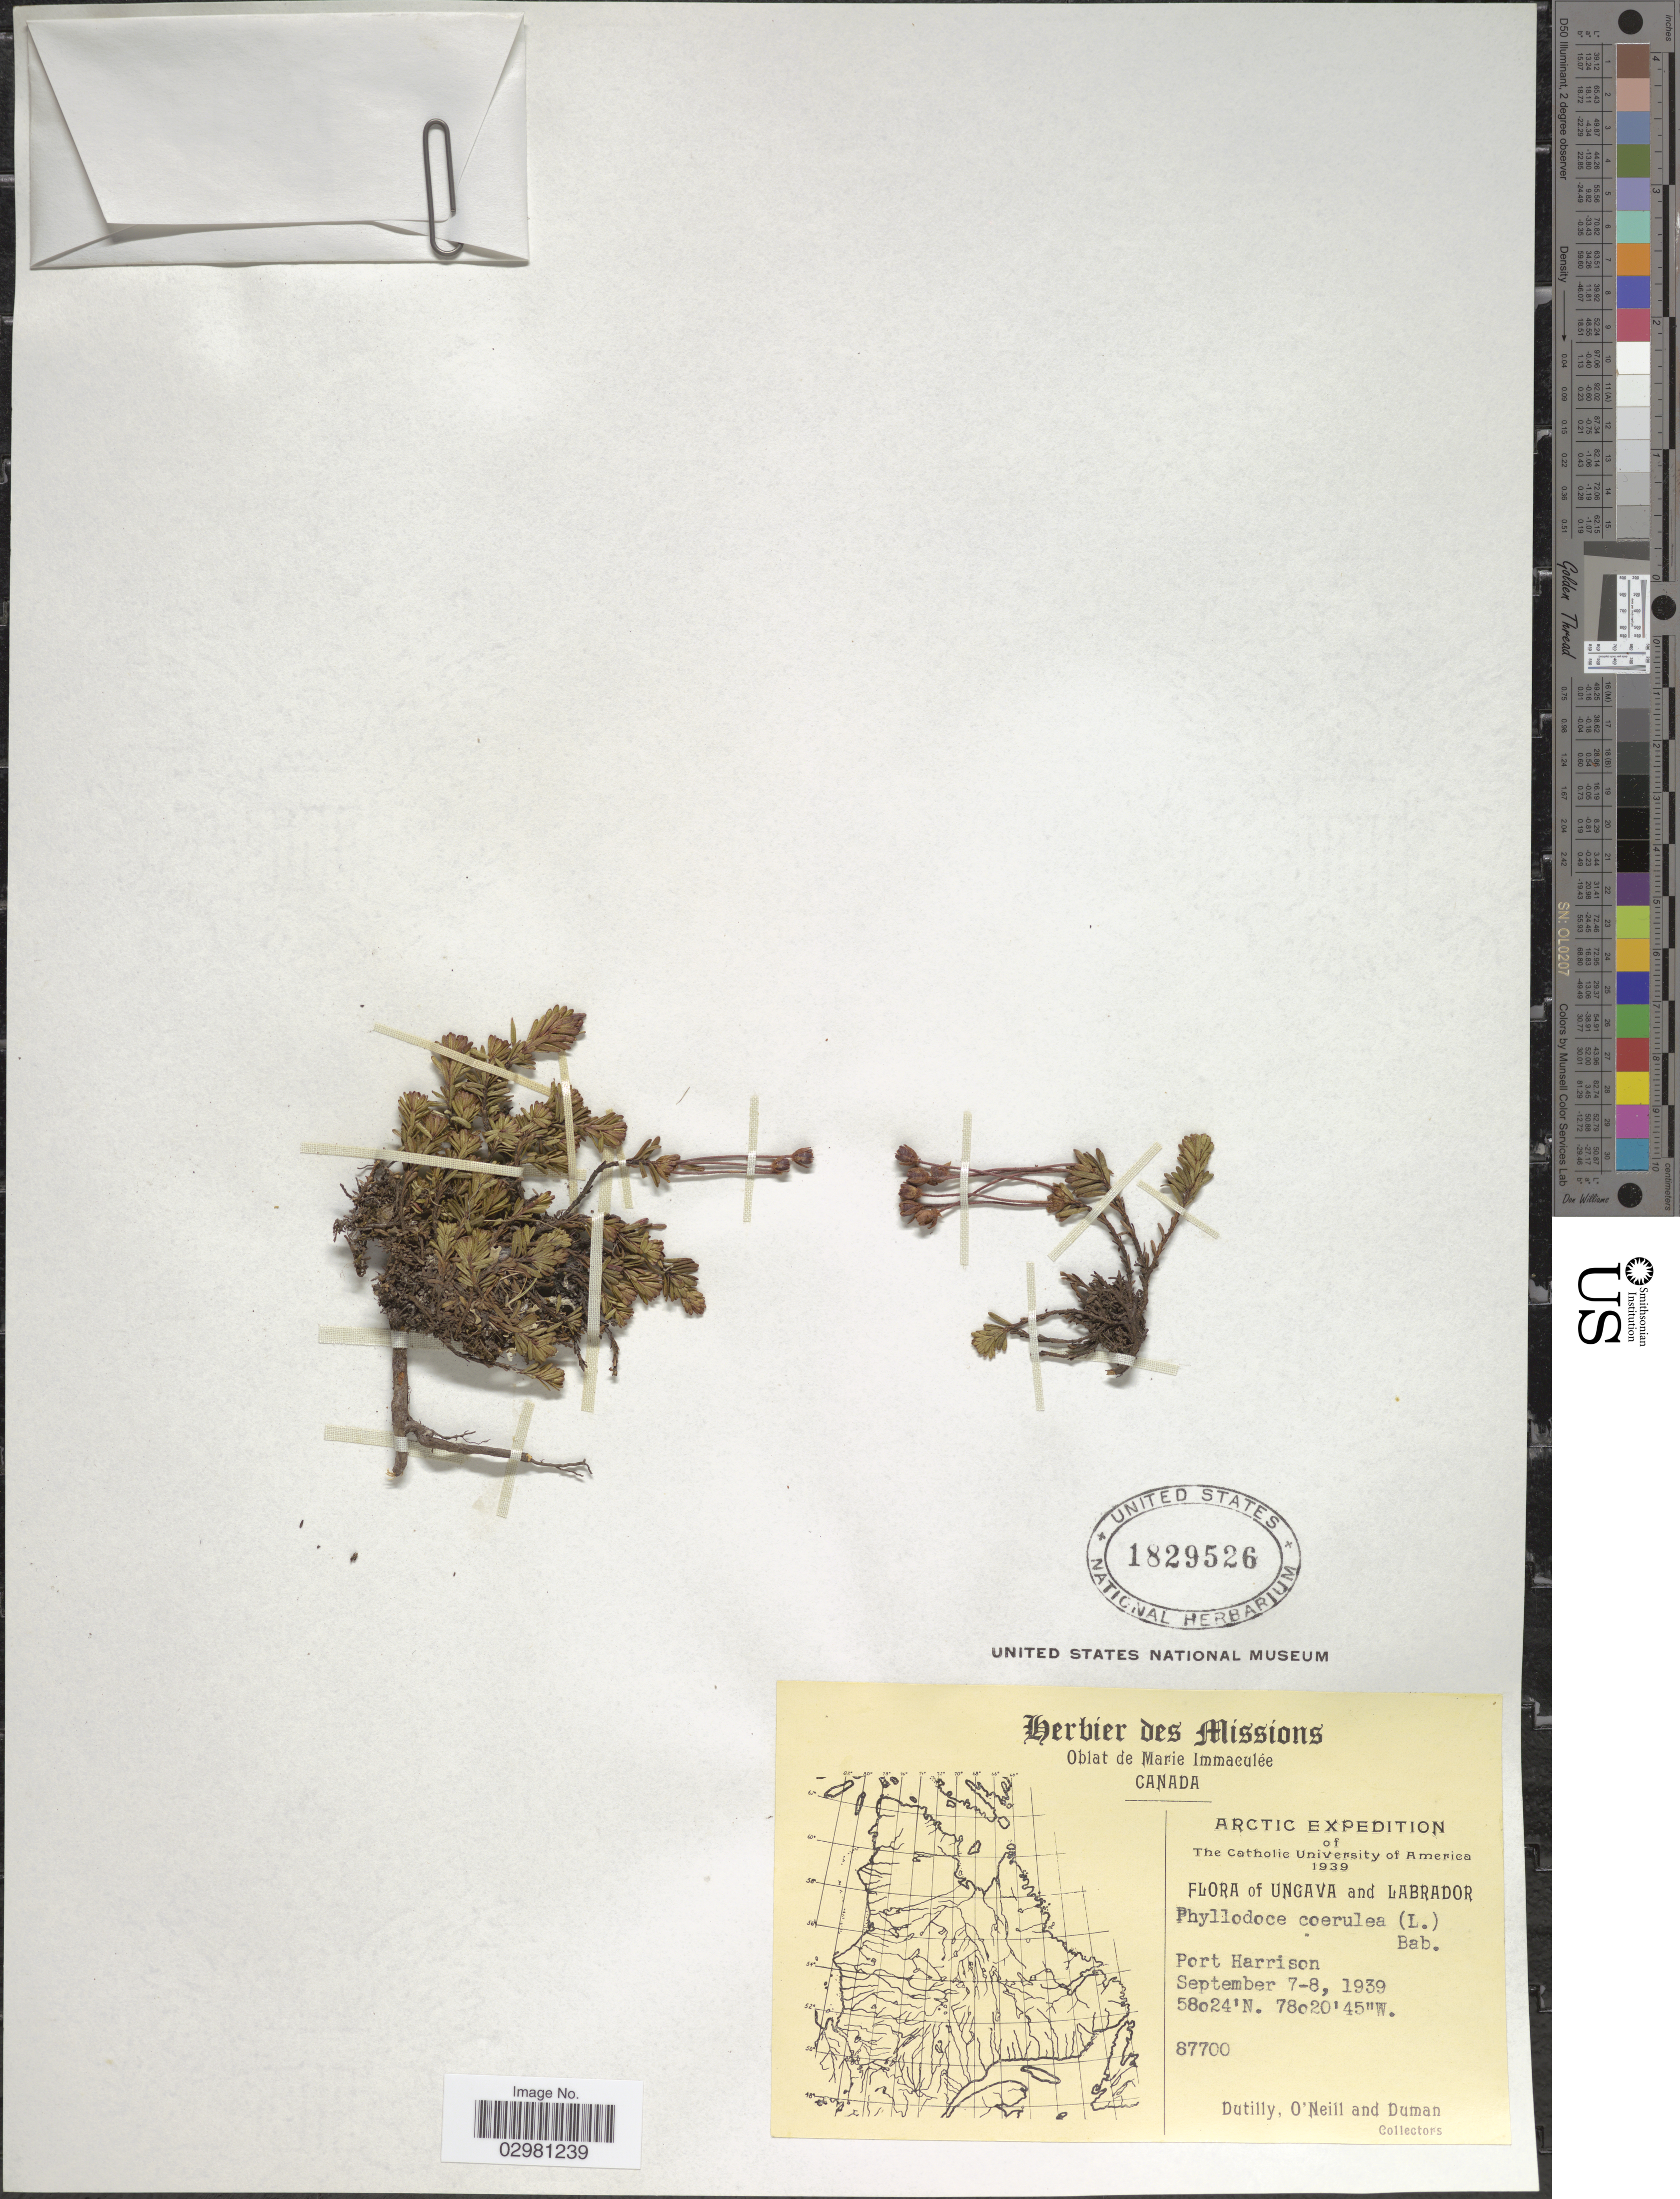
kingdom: Plantae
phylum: Tracheophyta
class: Magnoliopsida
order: Ericales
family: Ericaceae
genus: Phyllodoce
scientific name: Phyllodoce caerulea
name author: (L.) Bab.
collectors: -. Dutilly, -. O'Neill & -. Duman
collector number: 87700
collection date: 1939-09-07/1939-09-08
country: Canada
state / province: Newfoundland and Labrador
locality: Ungava and Labrador, Port Harrison.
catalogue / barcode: US 1829526